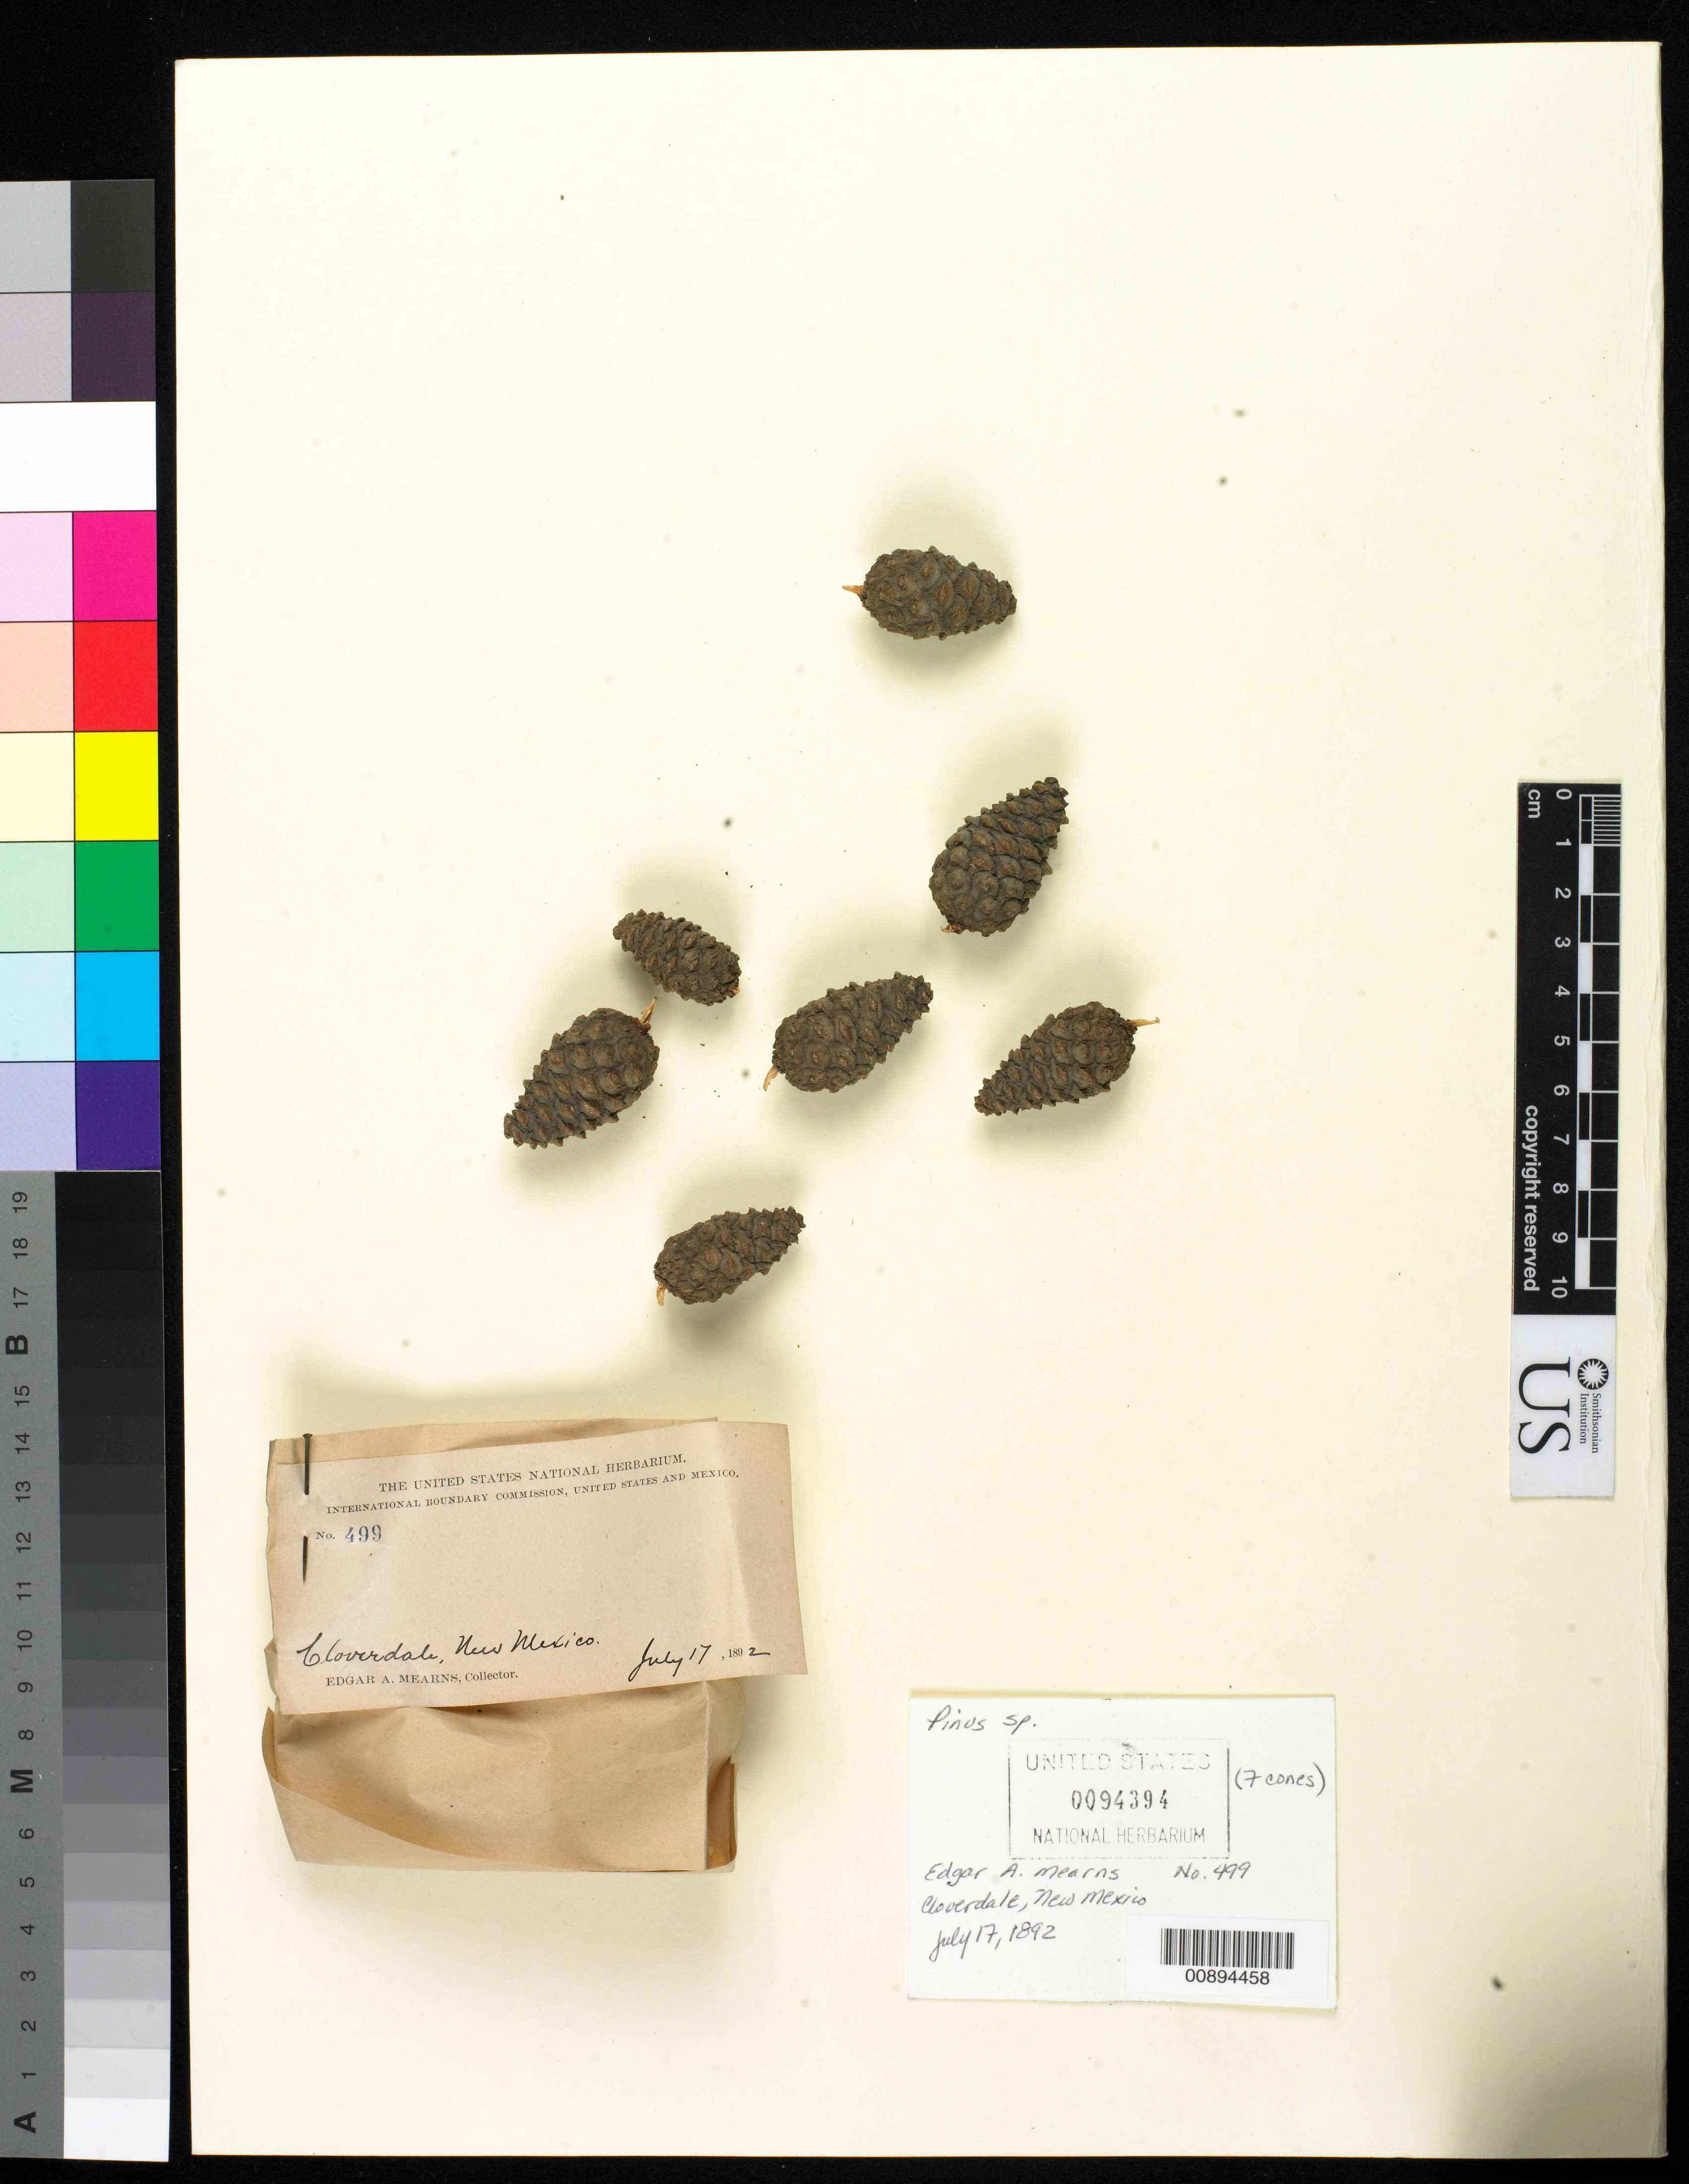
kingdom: Plantae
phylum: Tracheophyta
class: Pinopsida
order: Pinales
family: Pinaceae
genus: Pinus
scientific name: Pinus sp.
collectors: E. A. Mearns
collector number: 499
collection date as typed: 17 Jul 1892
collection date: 1892-07-17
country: United States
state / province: New Mexico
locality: Cloverdale, New Mexico.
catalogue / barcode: US 94394